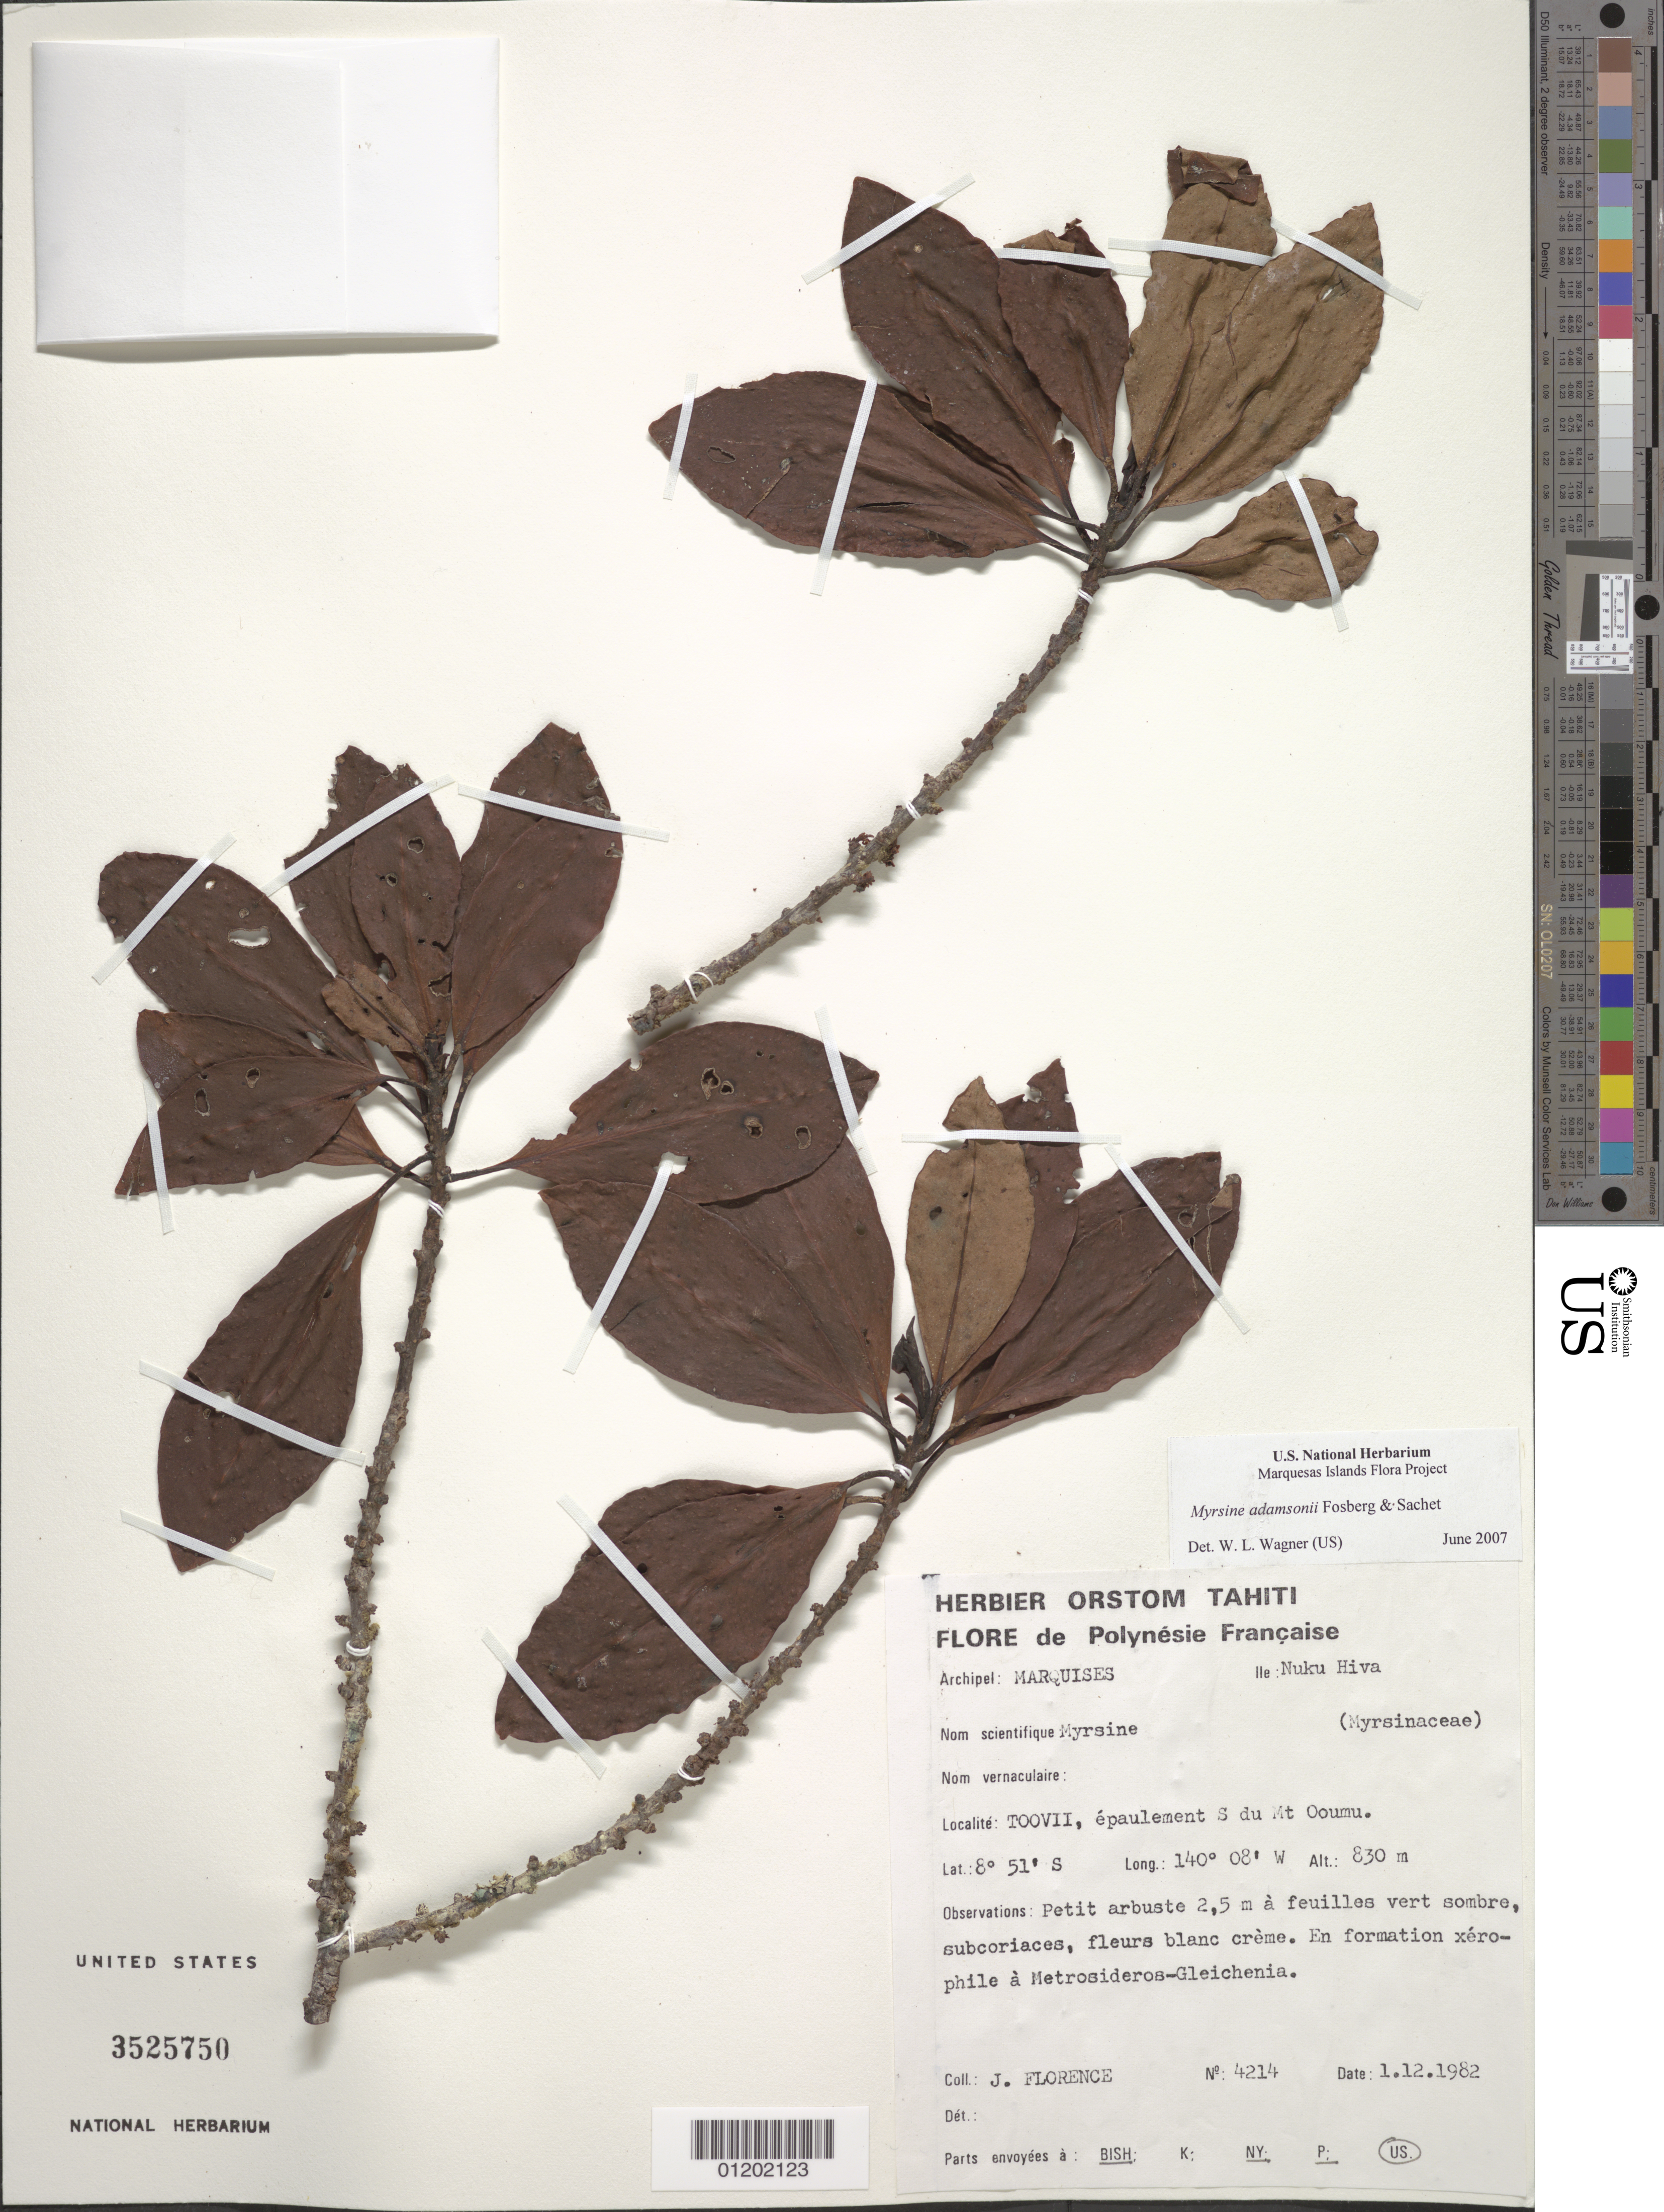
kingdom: Plantae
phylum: Tracheophyta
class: Magnoliopsida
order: Ericales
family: Primulaceae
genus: Myrsine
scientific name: Myrsine adamsonii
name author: Fosberg & Sachet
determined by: Wagner, W. L., (BOT), Smithsonian Institution - National Museum of Natural History (UNITED STATES)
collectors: J. Florence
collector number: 4214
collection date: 1982-12-01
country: French Polynesia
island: Nuku Hiva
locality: Toovii, épaulement S du Mt. Ooumu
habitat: En formation xérophile à Metrosideros-Gleichenia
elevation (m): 830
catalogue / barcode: US 3525750